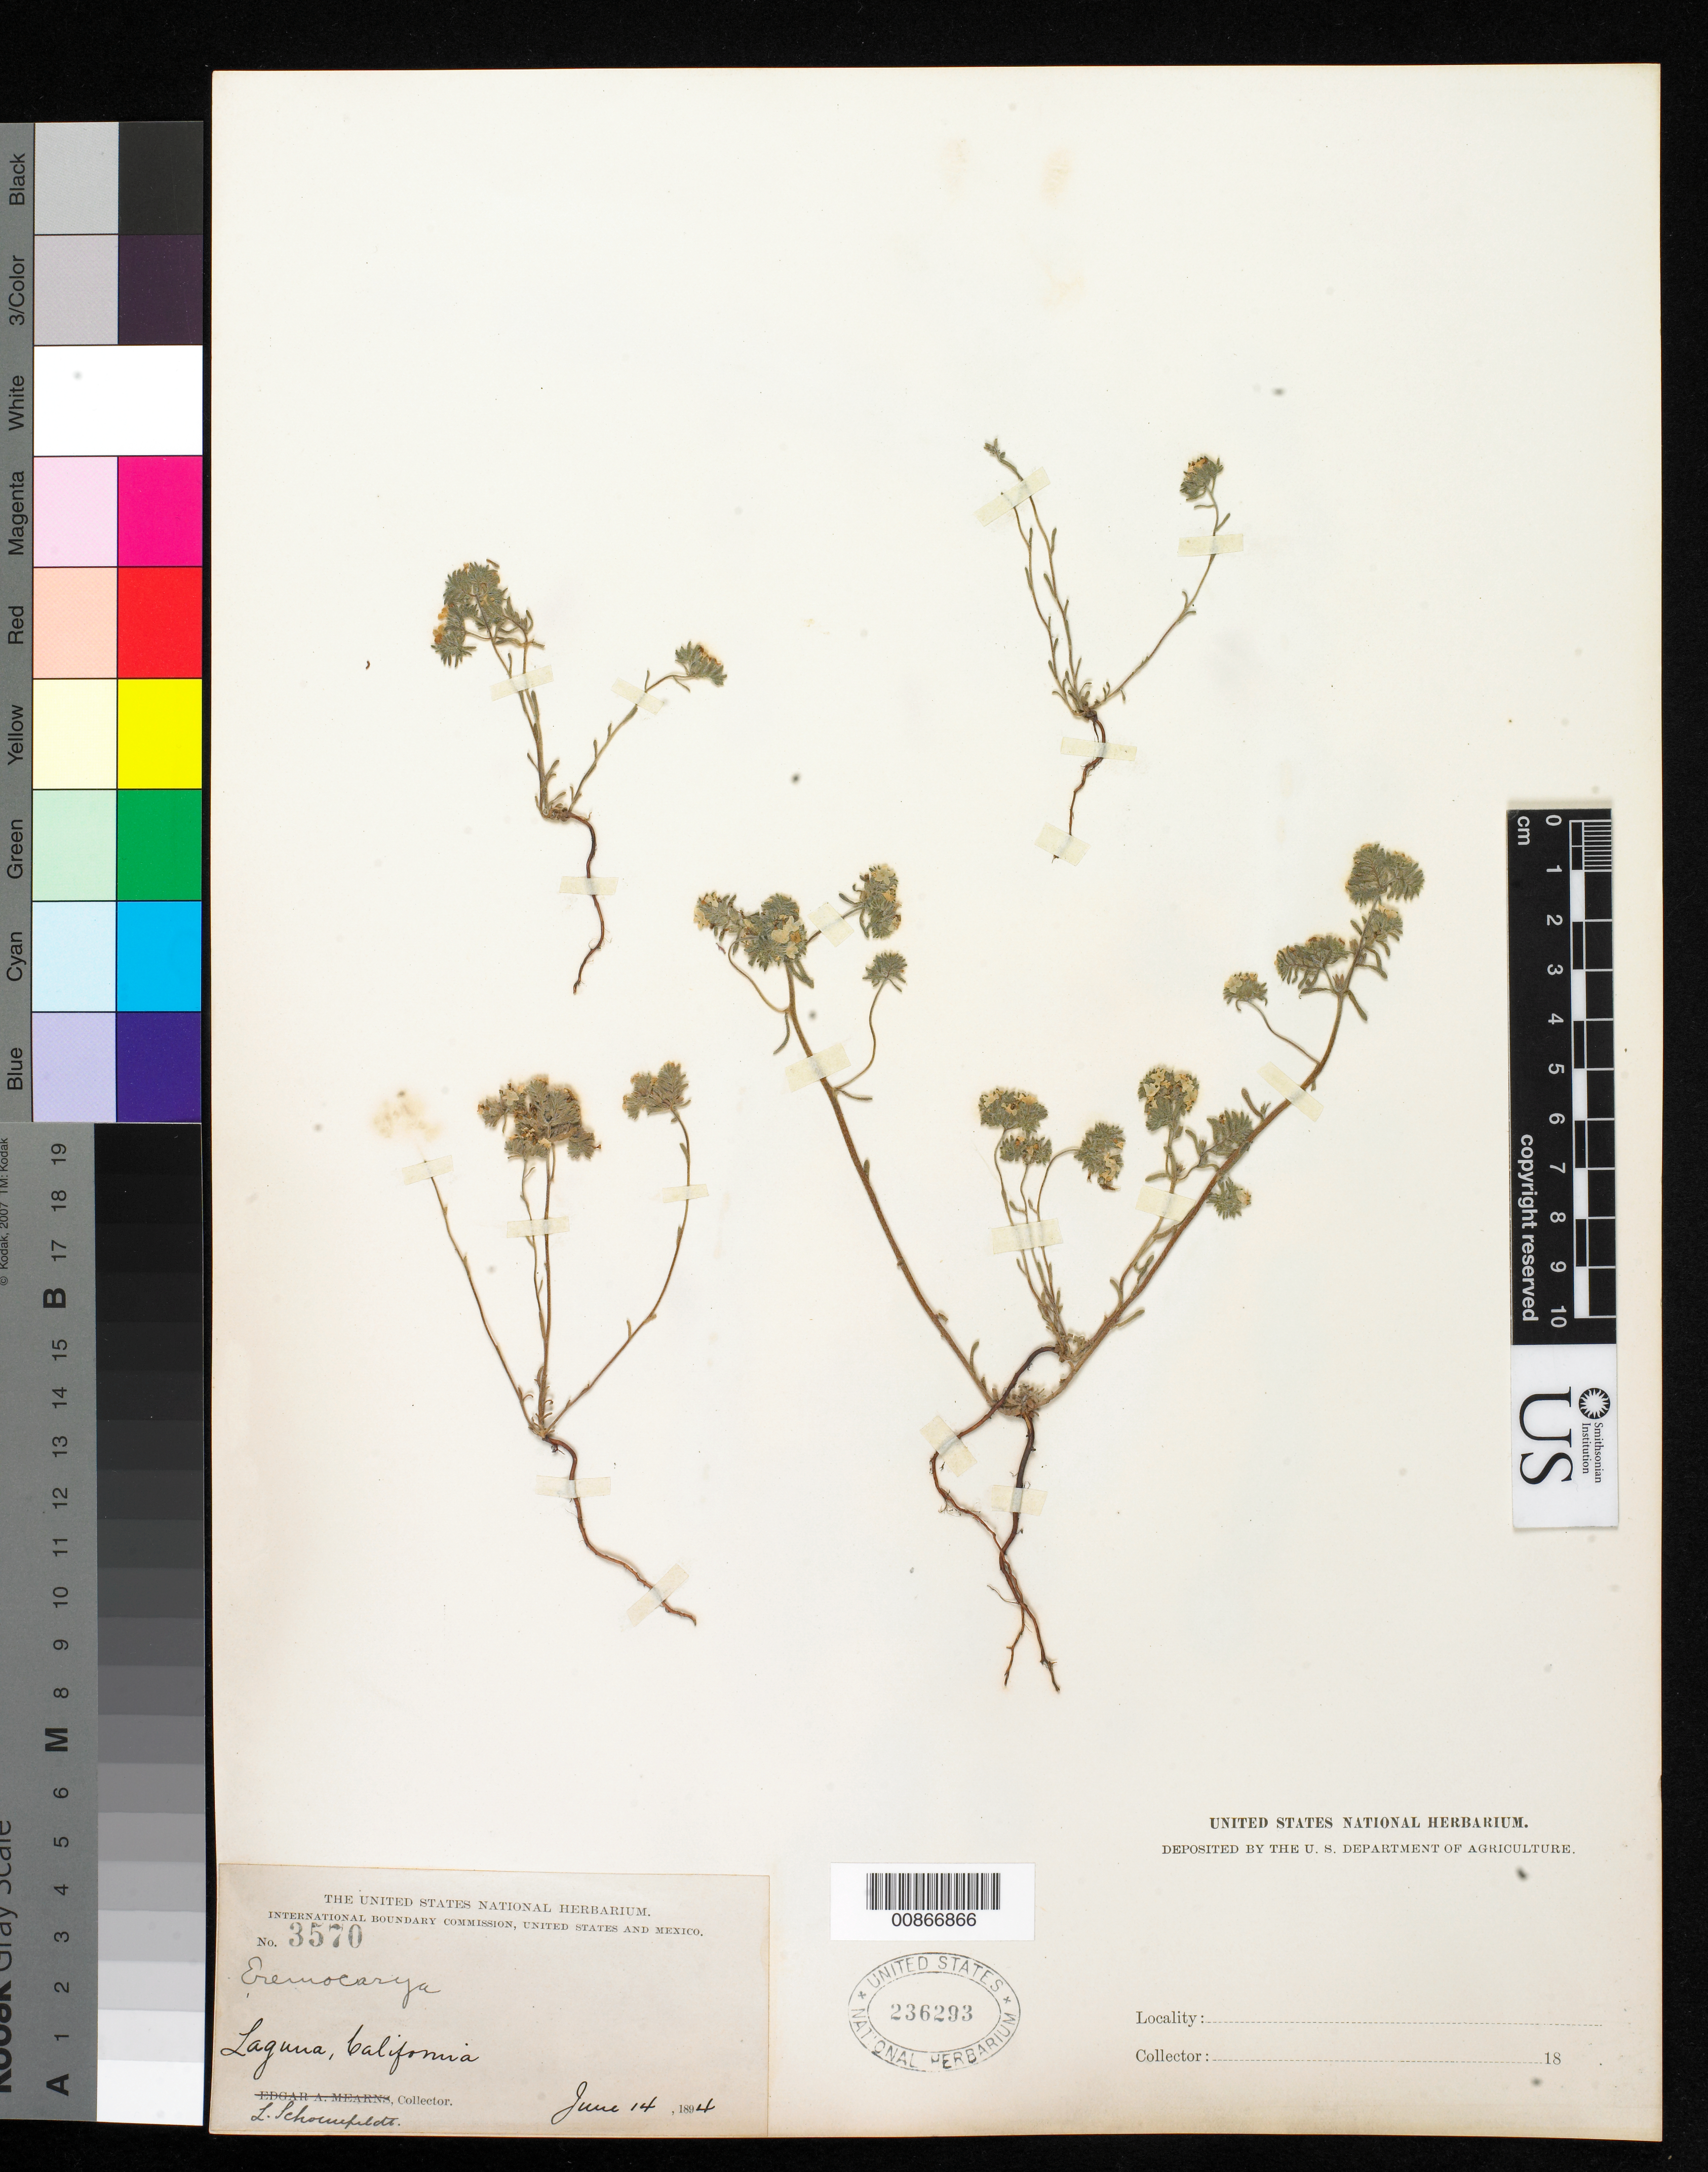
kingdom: Plantae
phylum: Tracheophyta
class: Magnoliopsida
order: Boraginales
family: Boraginaceae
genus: Cryptantha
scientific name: Cryptantha micrantha var. lepida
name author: (A. Gray) I.M. Johnst.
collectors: L. Schoenfeldt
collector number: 3570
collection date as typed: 14 Jun 1894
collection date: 1894-06-14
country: United States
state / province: California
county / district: Orange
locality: Laguna, California.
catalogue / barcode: US 236293